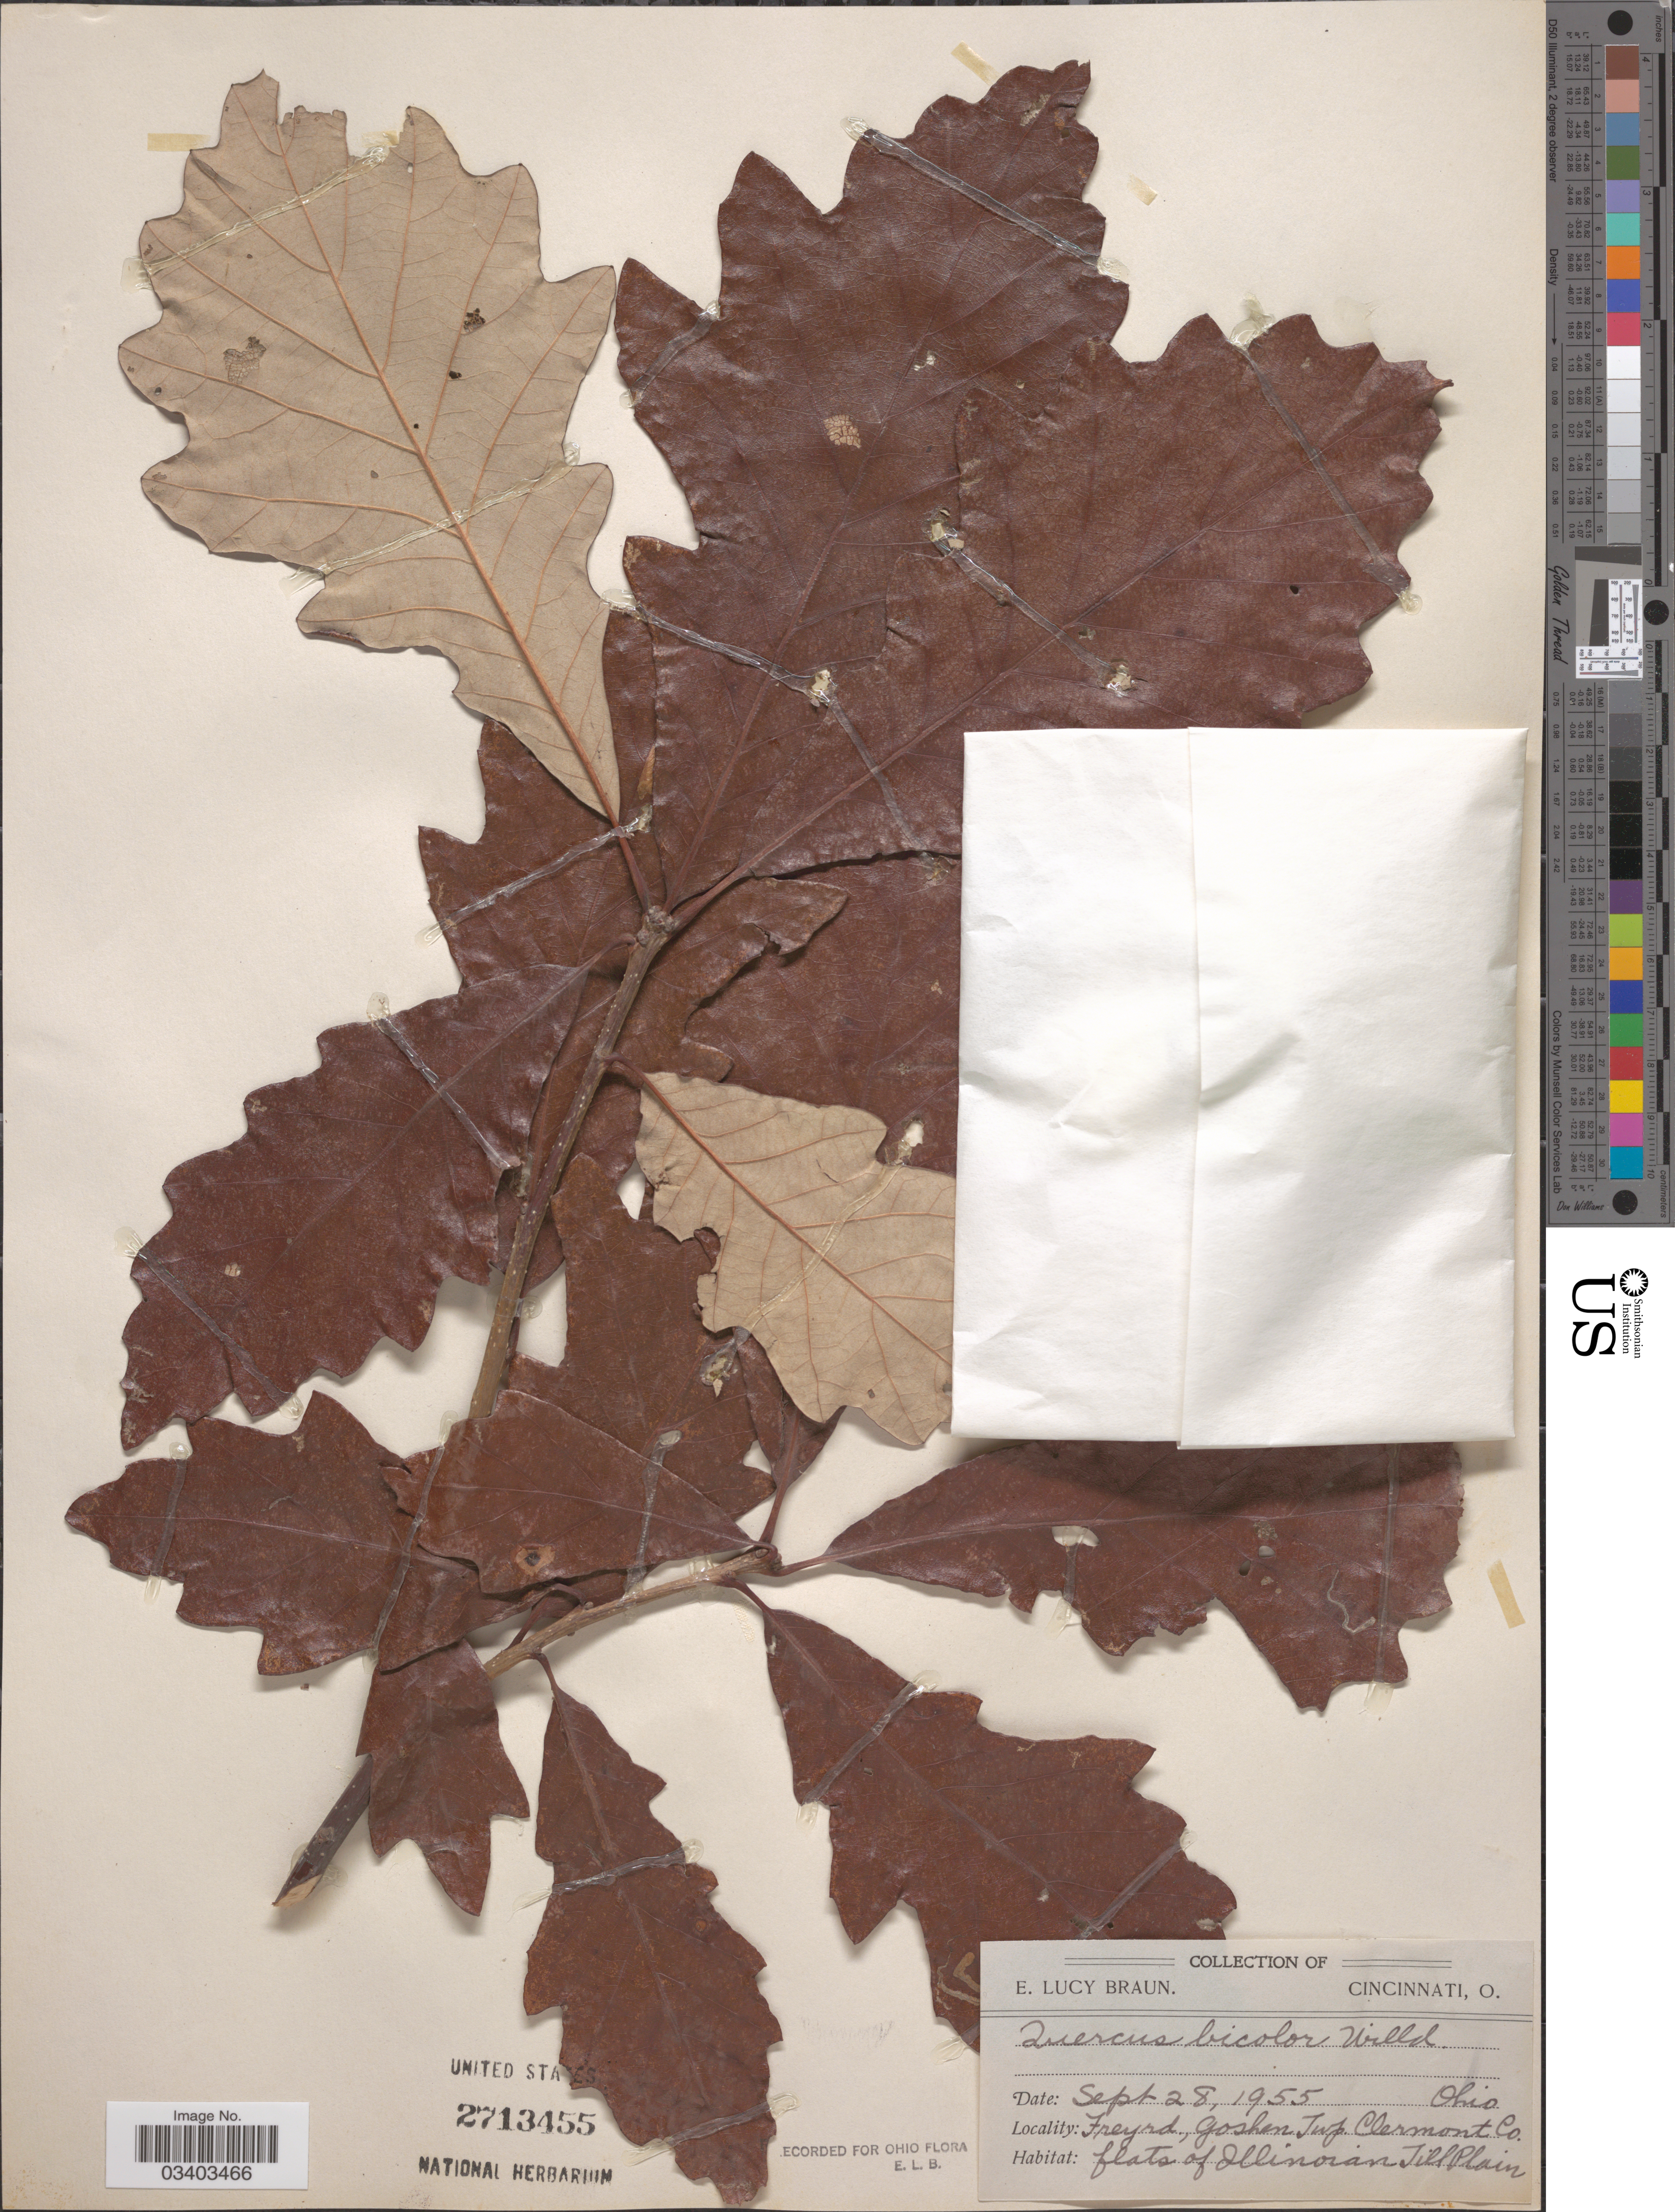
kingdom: Plantae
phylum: Tracheophyta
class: Magnoliopsida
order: Fagales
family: Fagaceae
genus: Quercus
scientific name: Quercus bicolor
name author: Willd.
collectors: E. L. Braun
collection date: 1955-09-28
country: United States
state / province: Ohio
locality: Frey rd., Goshen Twp. Clermont Co. Flats of Illinoian Till Plain.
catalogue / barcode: US 2713455